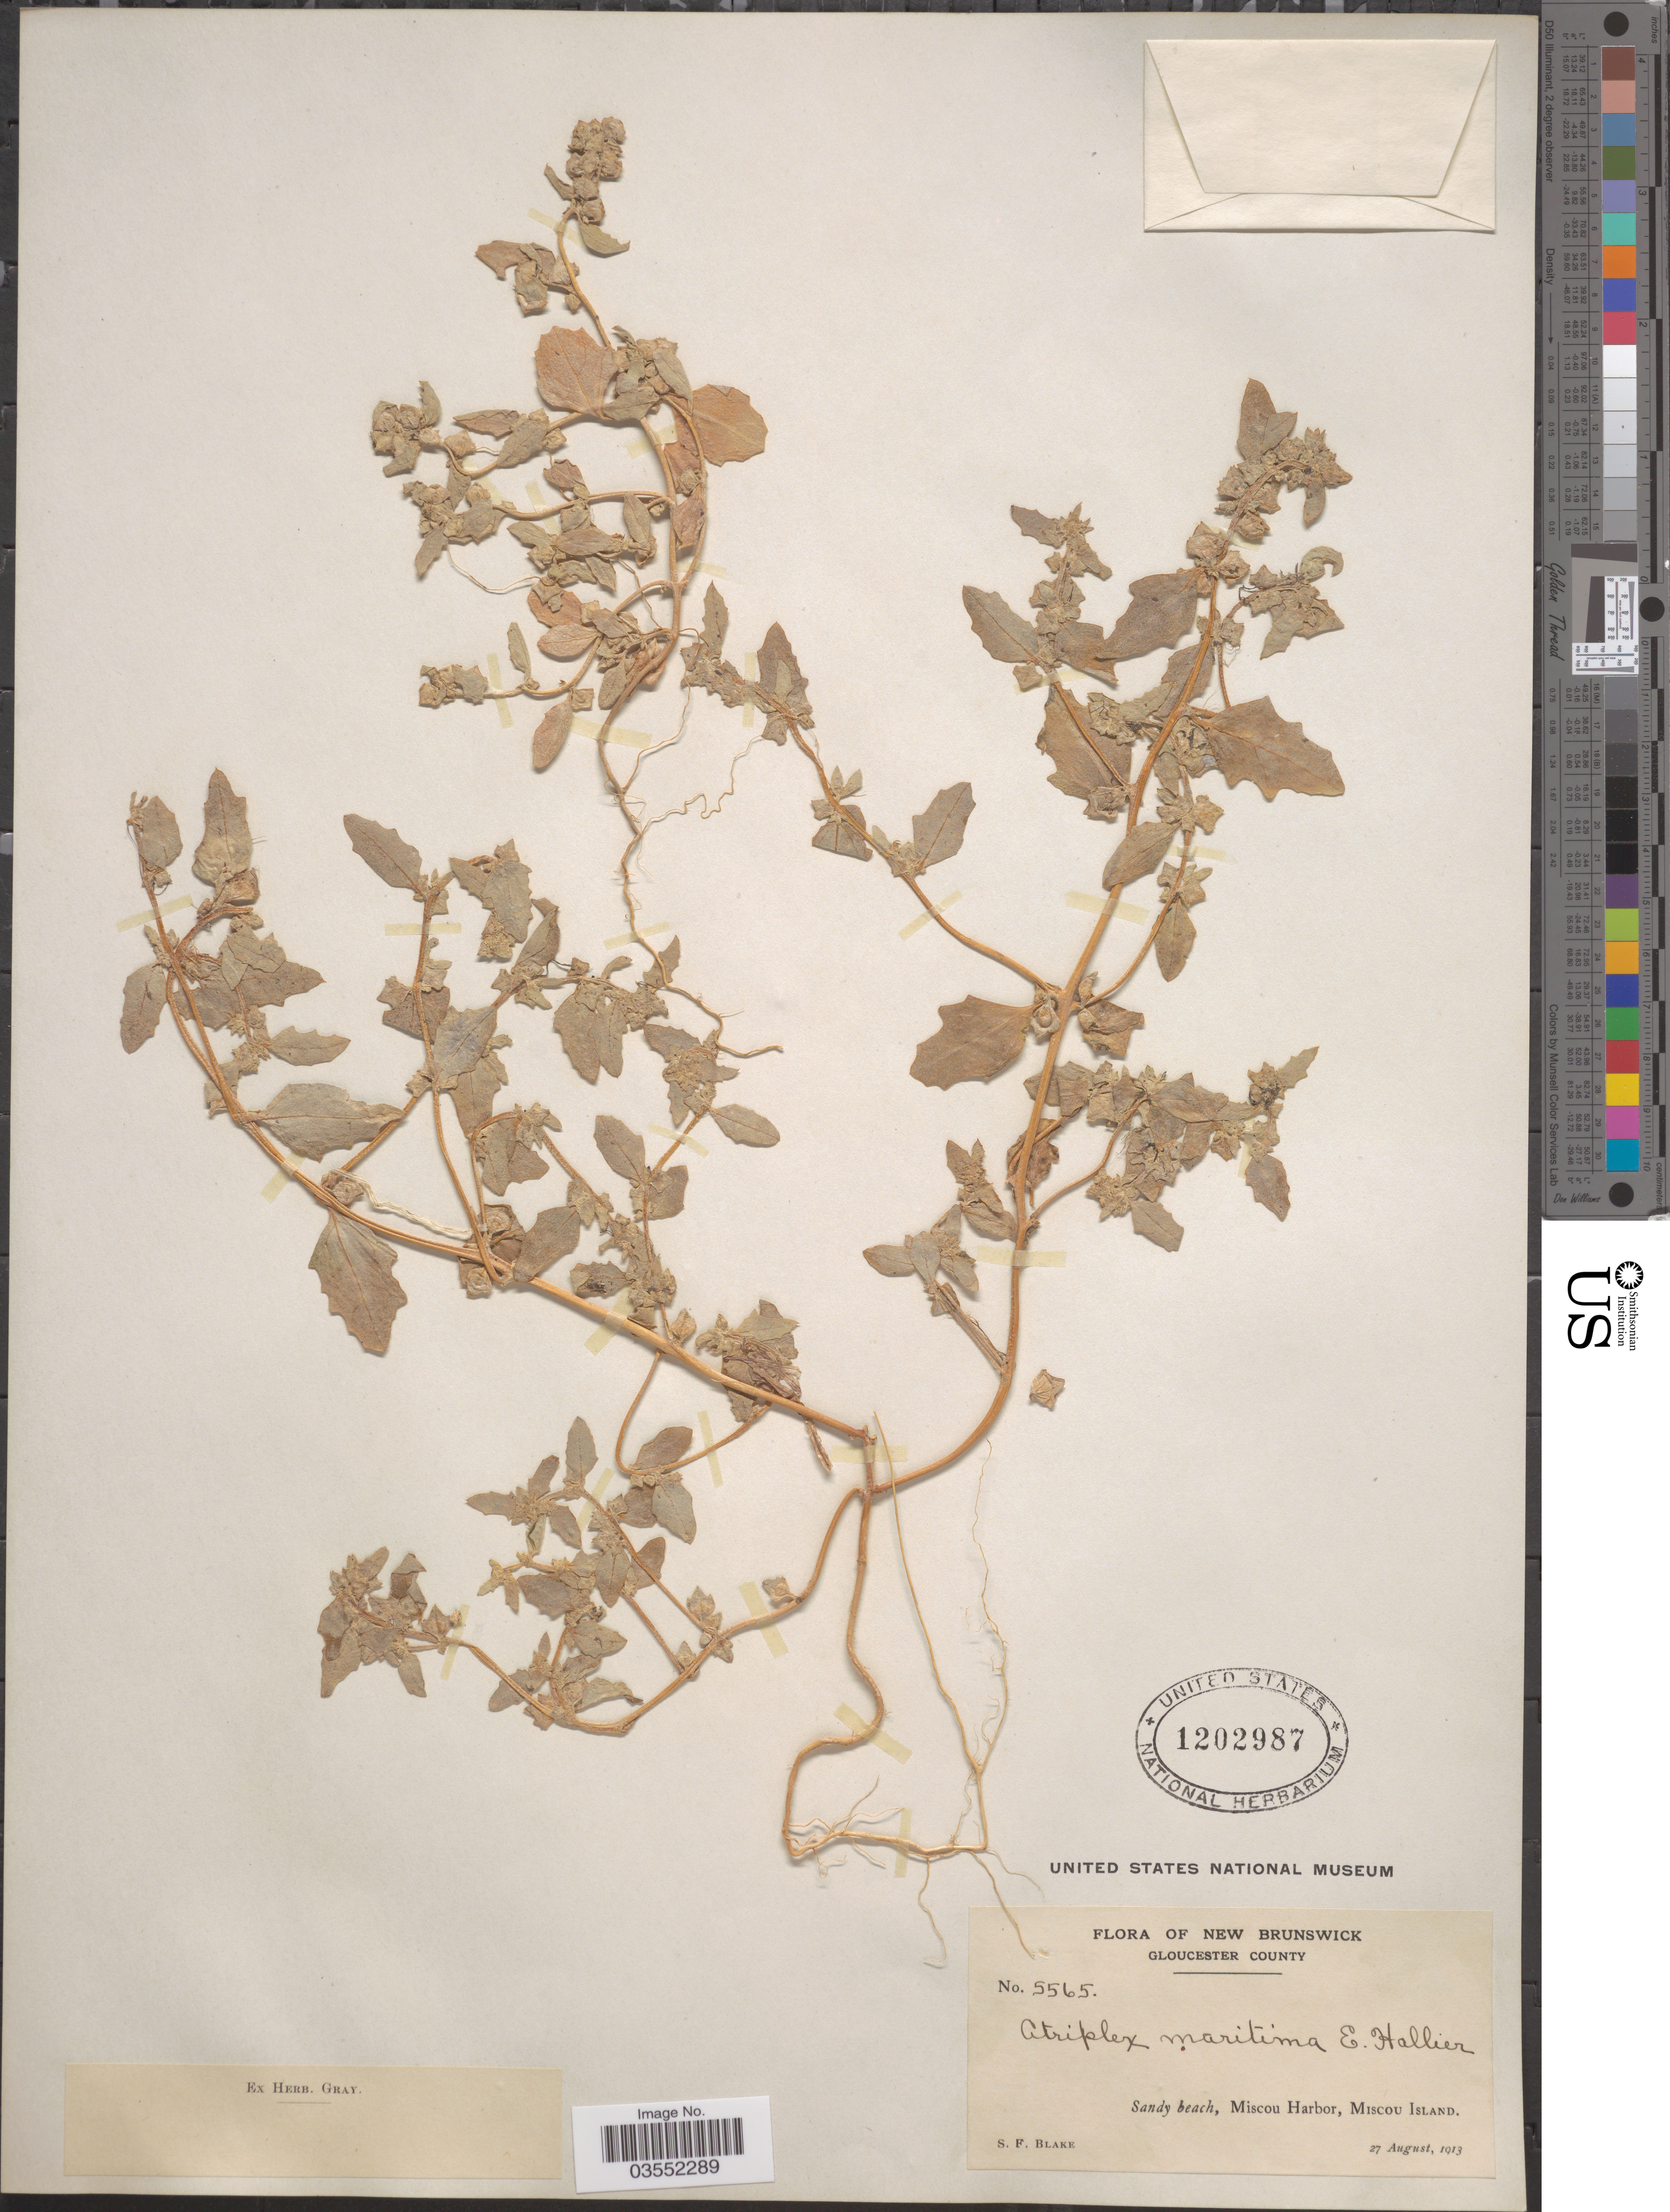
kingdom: Plantae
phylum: Tracheophyta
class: Magnoliopsida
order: Caryophyllales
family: Amaranthaceae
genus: Atriplex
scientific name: Atriplex maritima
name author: Pall.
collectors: S. Blake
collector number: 5565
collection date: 1913-08-27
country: Canada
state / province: New Brunswick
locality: Gloucester County. Sandy beach, Miscou Harbor, Miscou Island.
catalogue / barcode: US 1202987